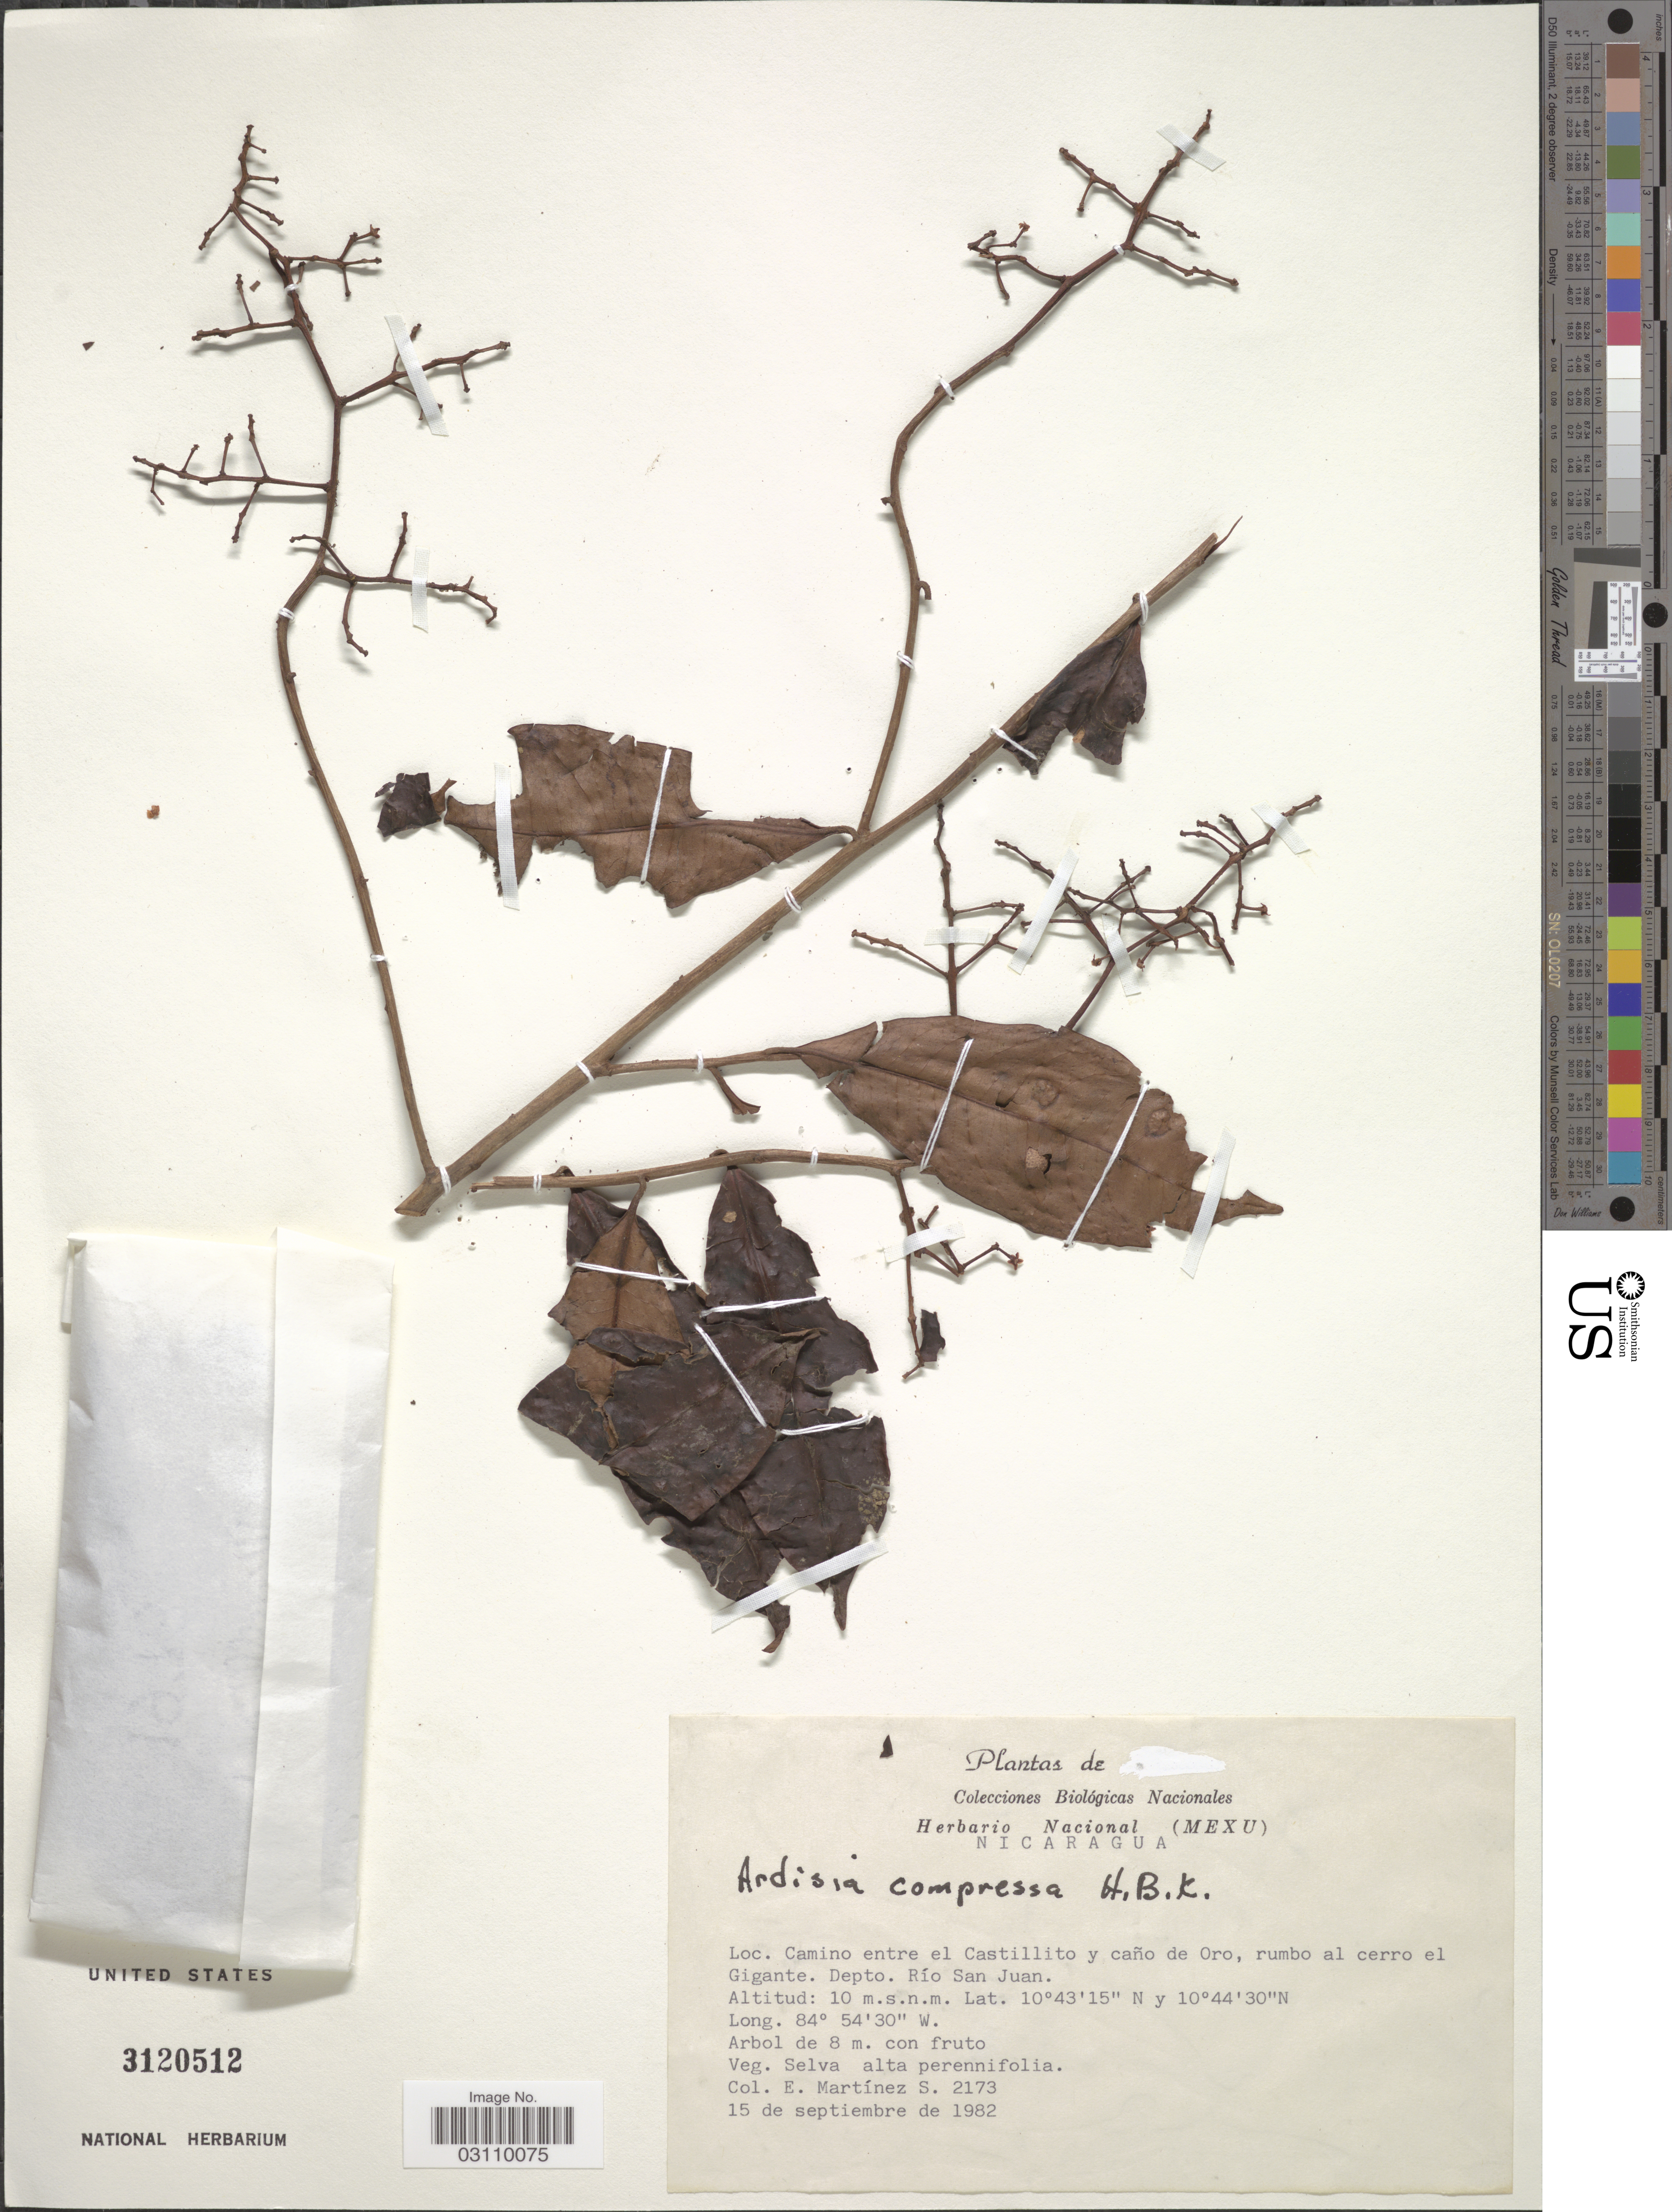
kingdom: Plantae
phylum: Tracheophyta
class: Magnoliopsida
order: Ericales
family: Primulaceae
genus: Ardisia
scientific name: Ardisia compressa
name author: Kunth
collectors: E. M. Martínez S.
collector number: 2173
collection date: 1982-09-15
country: Nicaragua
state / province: Rio San Juan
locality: Camino entre el Castillito y caño de Oro, rumbo al cerro el Gigante. Depto. Río San Juan.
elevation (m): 10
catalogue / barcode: US 3120512